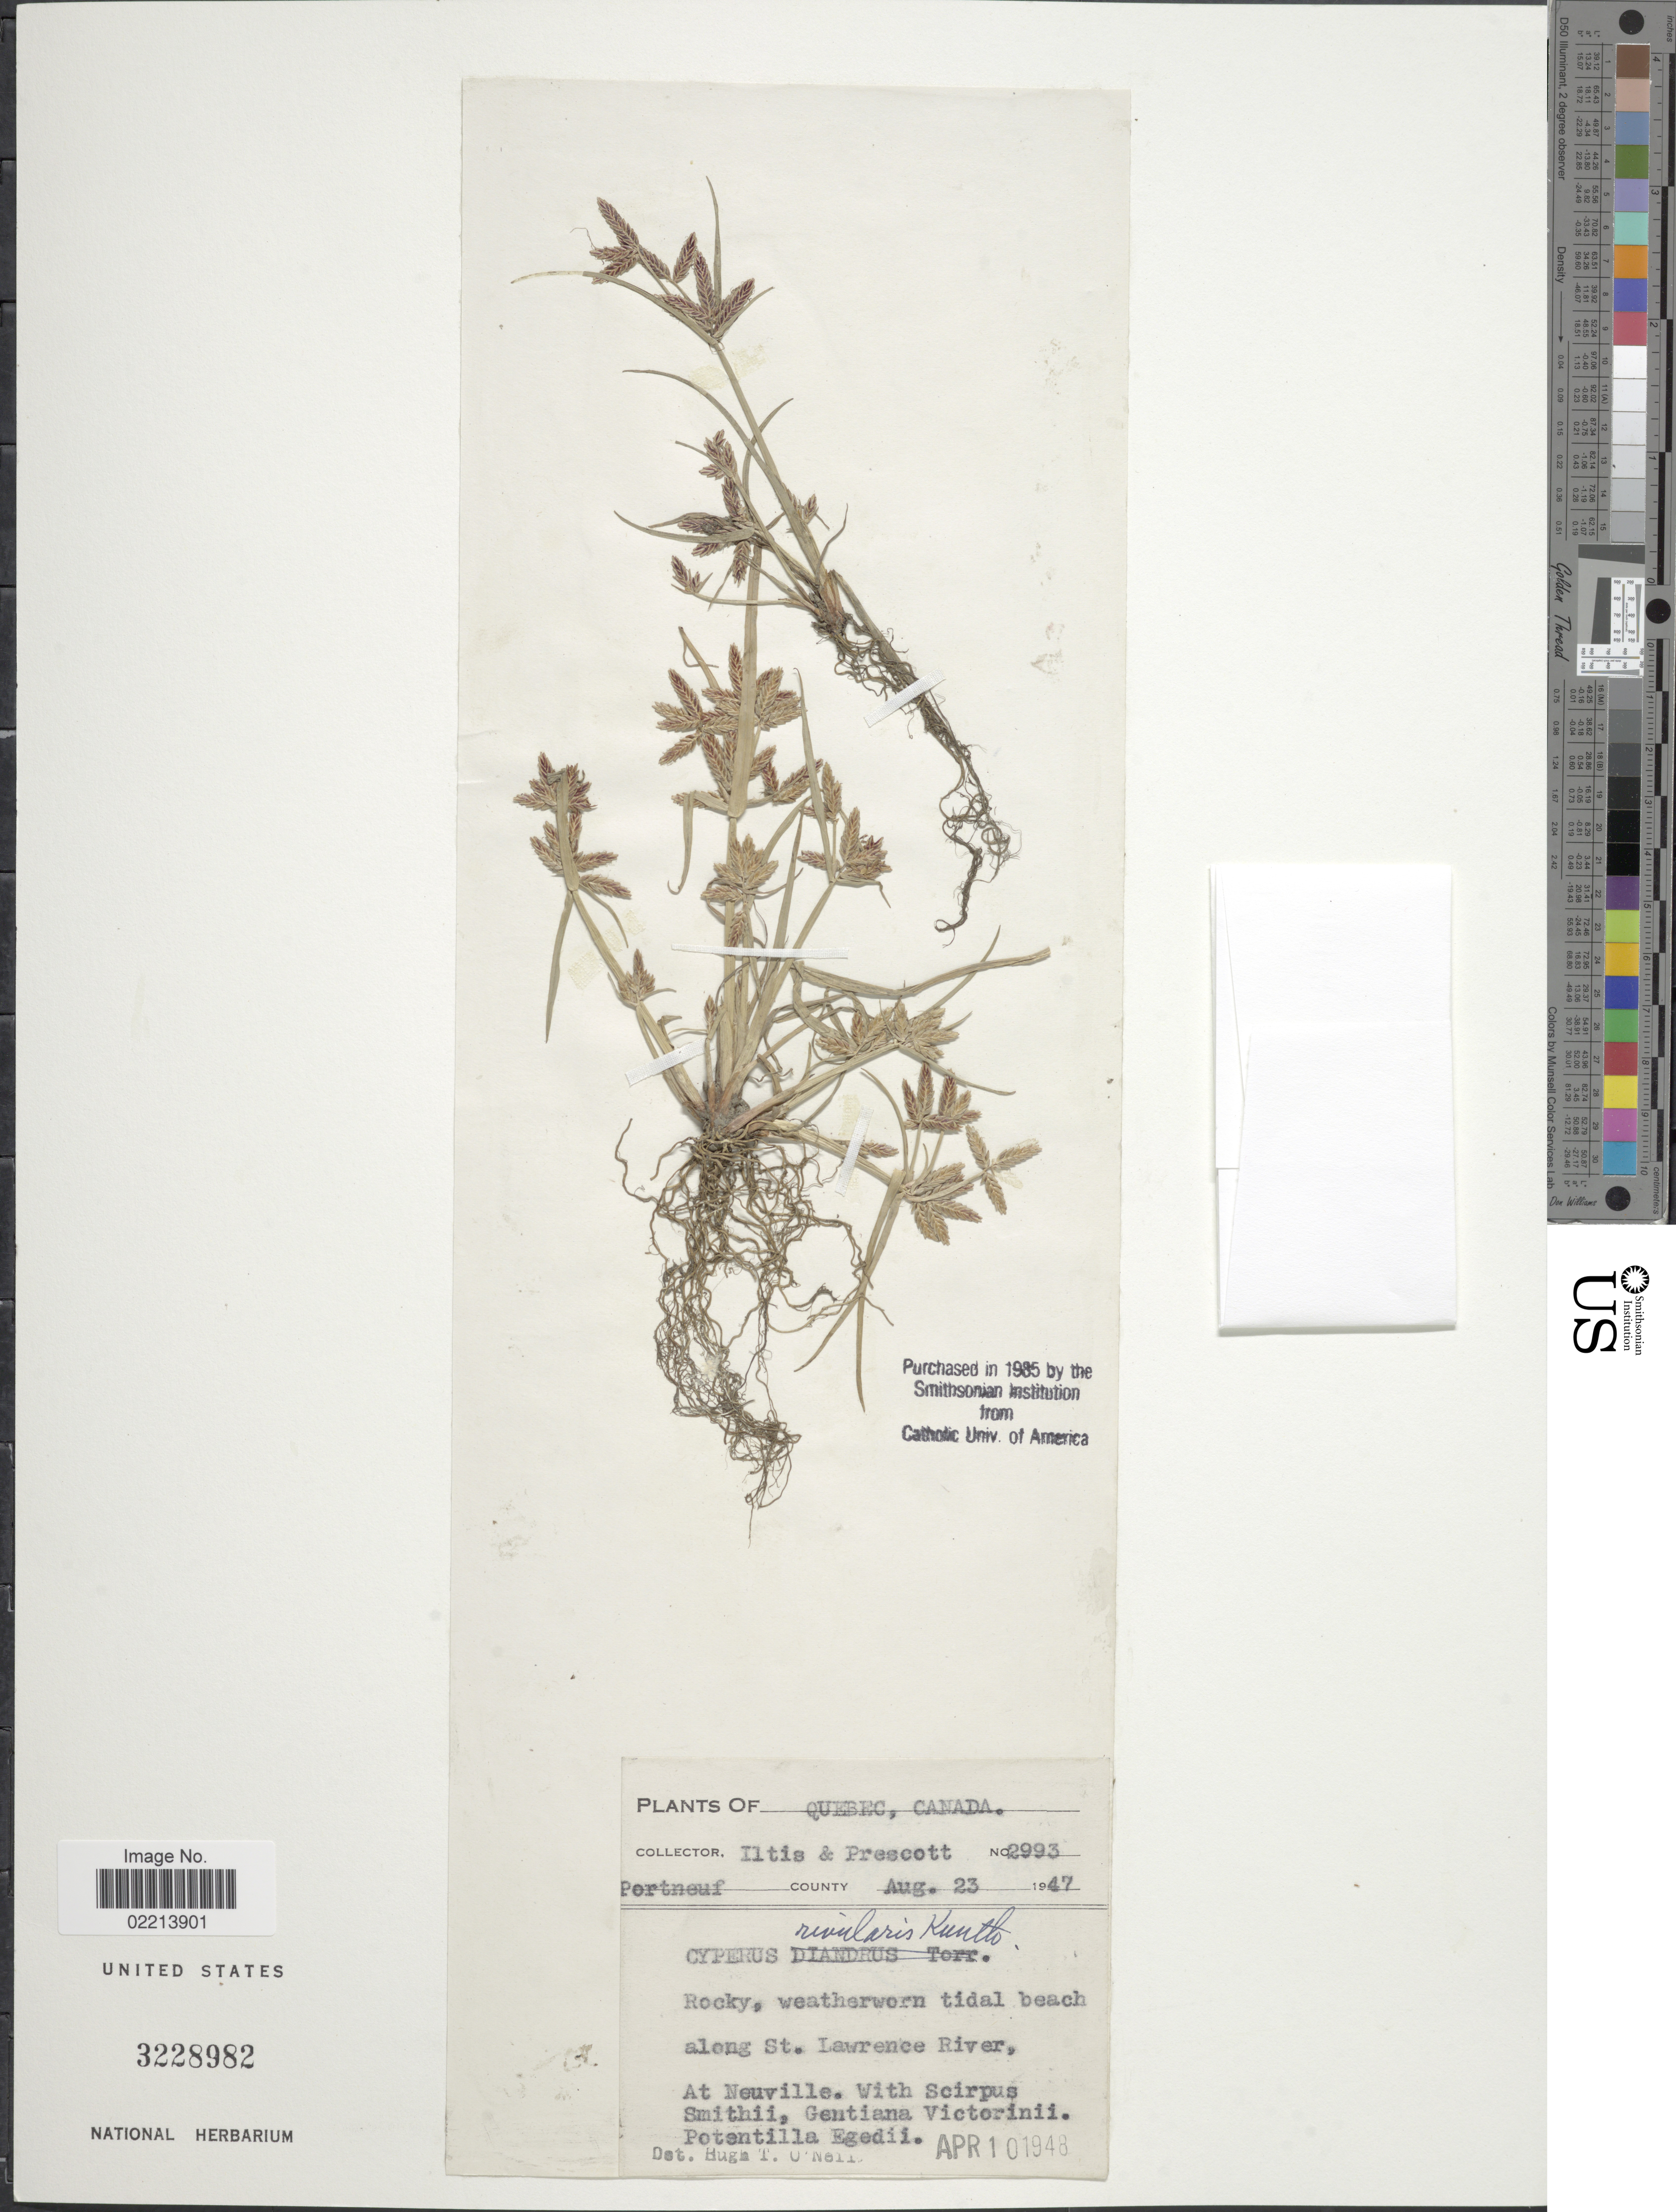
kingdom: Plantae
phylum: Tracheophyta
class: Liliopsida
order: Poales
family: Cyperaceae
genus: Cyperus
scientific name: Cyperus bipartitus Torr.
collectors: -- Iltis & -. Prescott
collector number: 2993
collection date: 1947-08-23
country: Canada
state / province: Quebec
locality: Portneuf County. Rocky, weatherworn tidal beach along St. Lawrence River, At Neuville.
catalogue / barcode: US 3228982